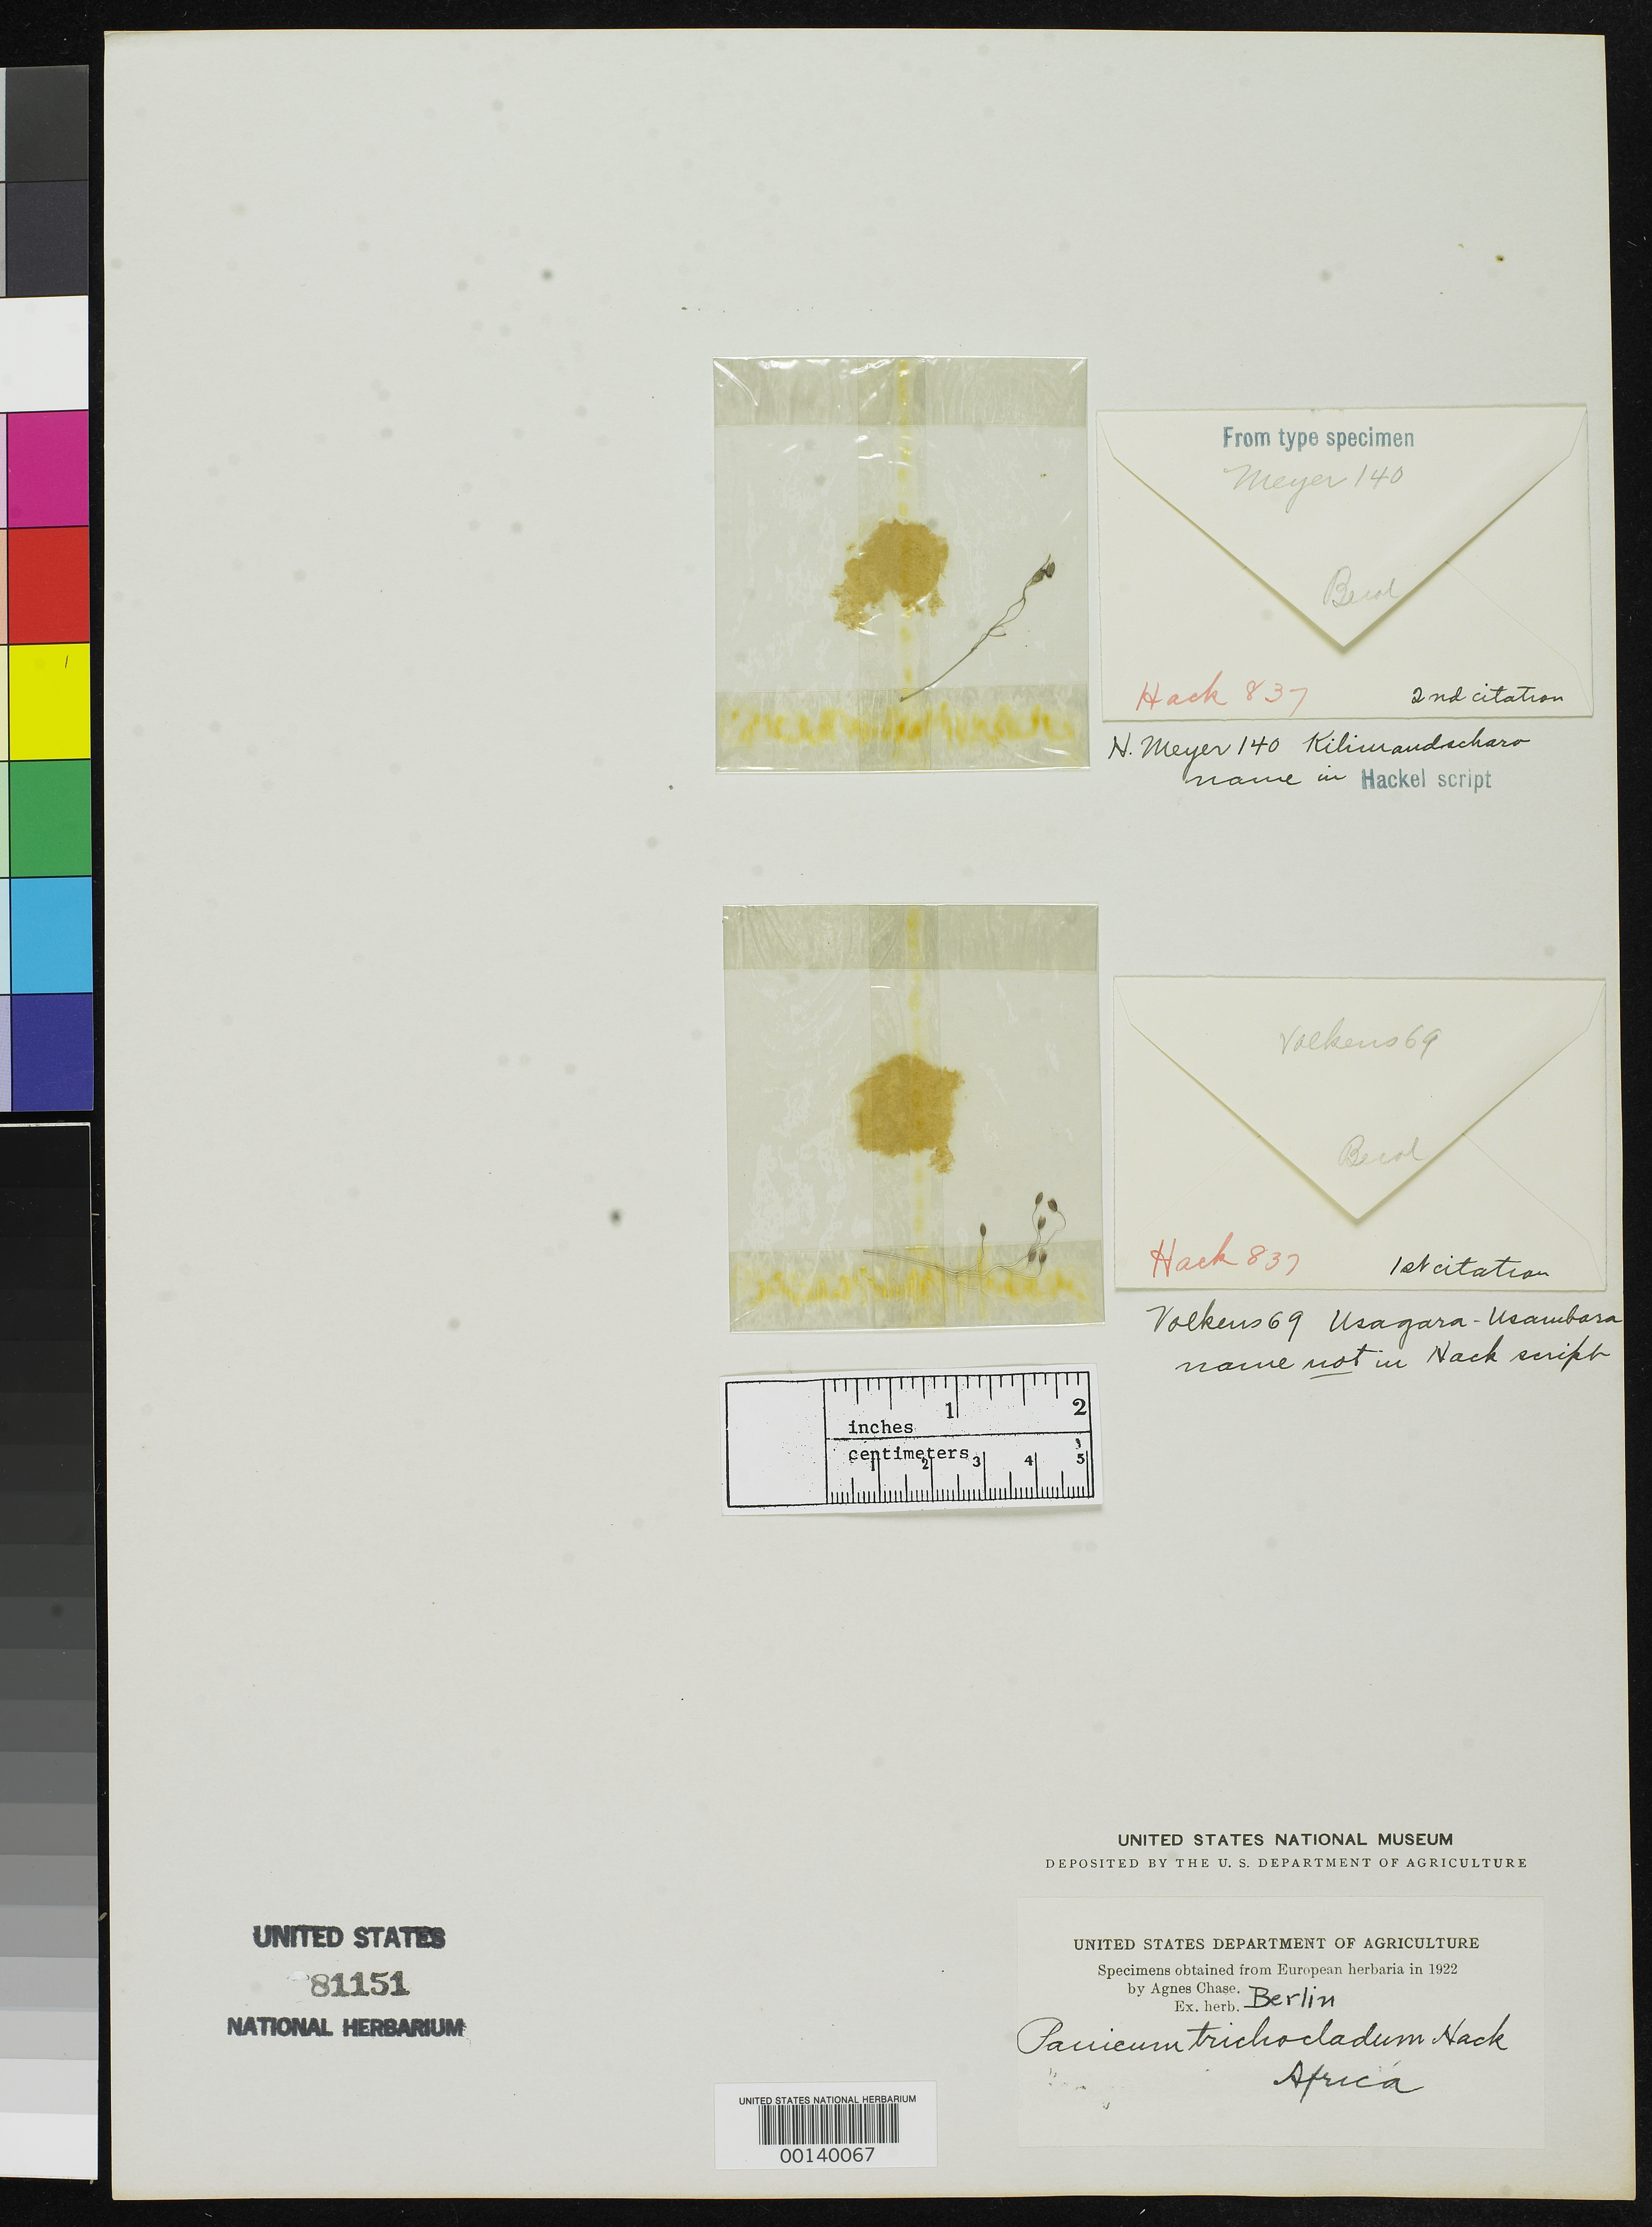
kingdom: Plantae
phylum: Tracheophyta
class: Liliopsida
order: Poales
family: Poaceae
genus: Panicum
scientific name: Panicum trichocladum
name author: Hack. ex K. Schum. in Engl.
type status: Isosyntype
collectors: G. Volkens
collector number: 69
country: Tanzania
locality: Usagara-Usambara.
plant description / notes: Fragmentary material of type specimen ex herb. Berlin.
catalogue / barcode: US 81151-2